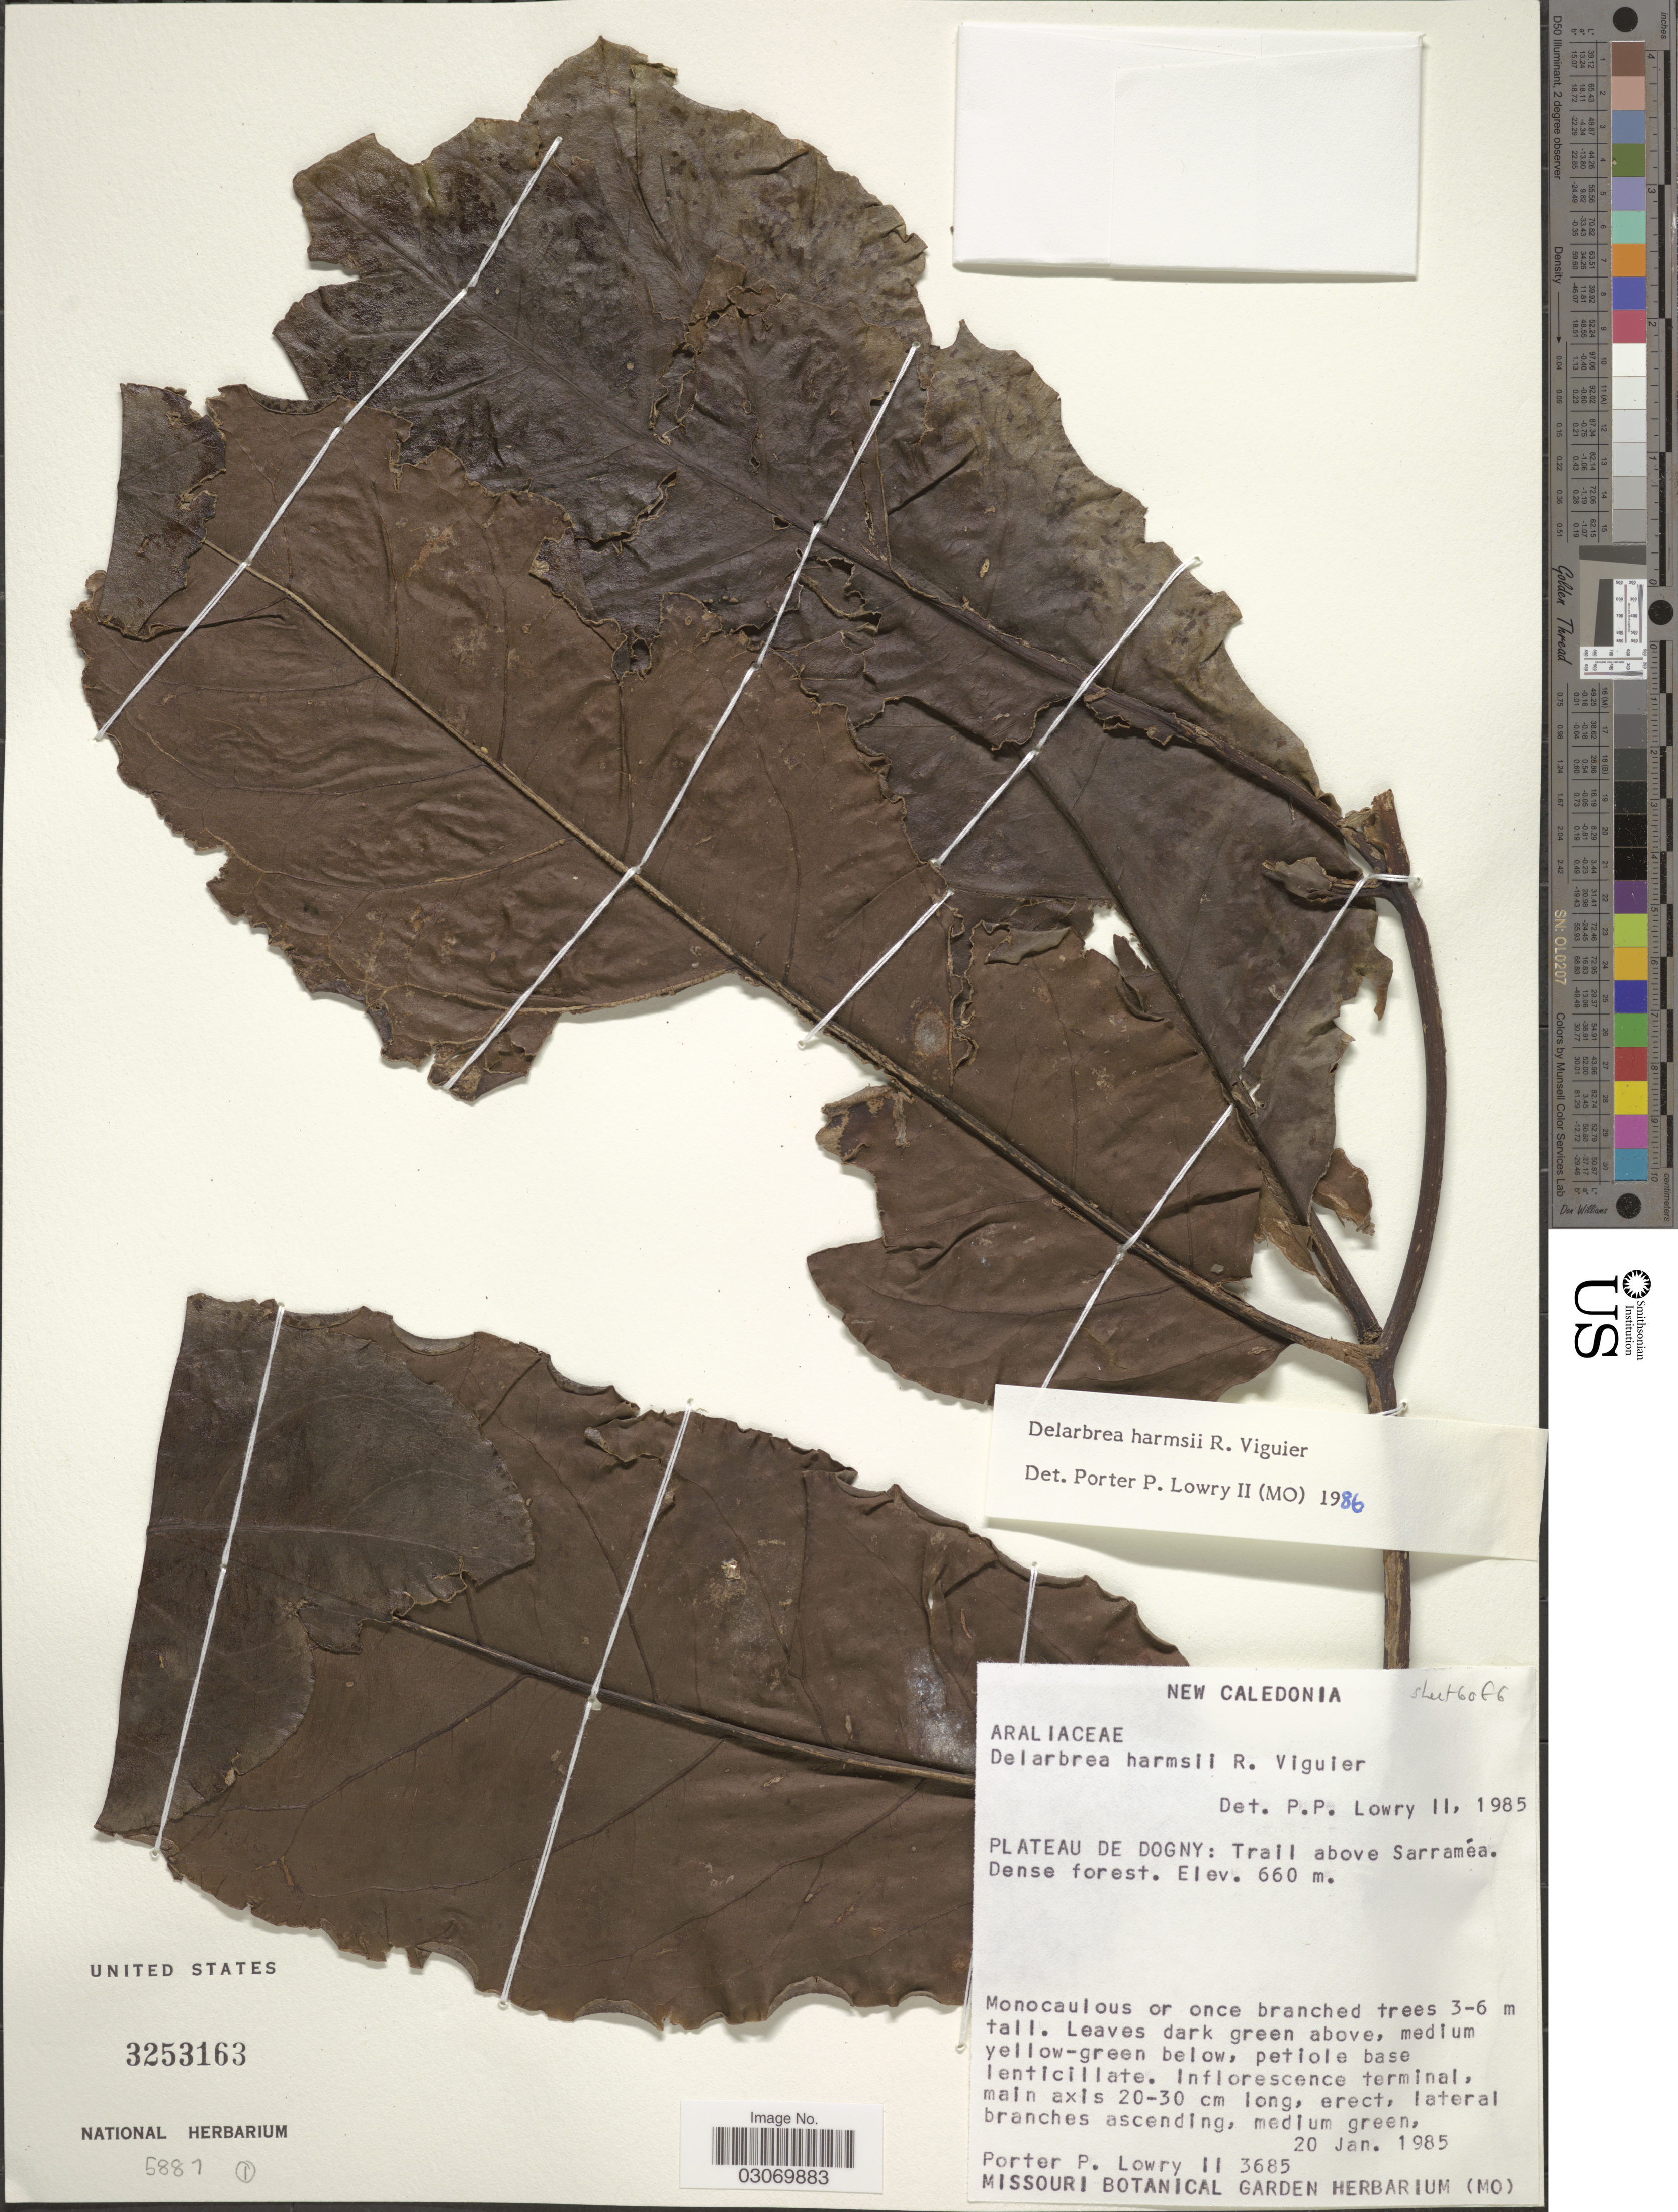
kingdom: Plantae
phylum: Tracheophyta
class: Magnoliopsida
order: Apiales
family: Myodocarpaceae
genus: Delarbrea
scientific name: Delarbrea harmsii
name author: R. Vig.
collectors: P. P. Lowry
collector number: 3685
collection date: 1985-01-20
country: New Caledonia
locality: Plateau De Dogny: Trail above Sarraméa.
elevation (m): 660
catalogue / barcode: US 3253163